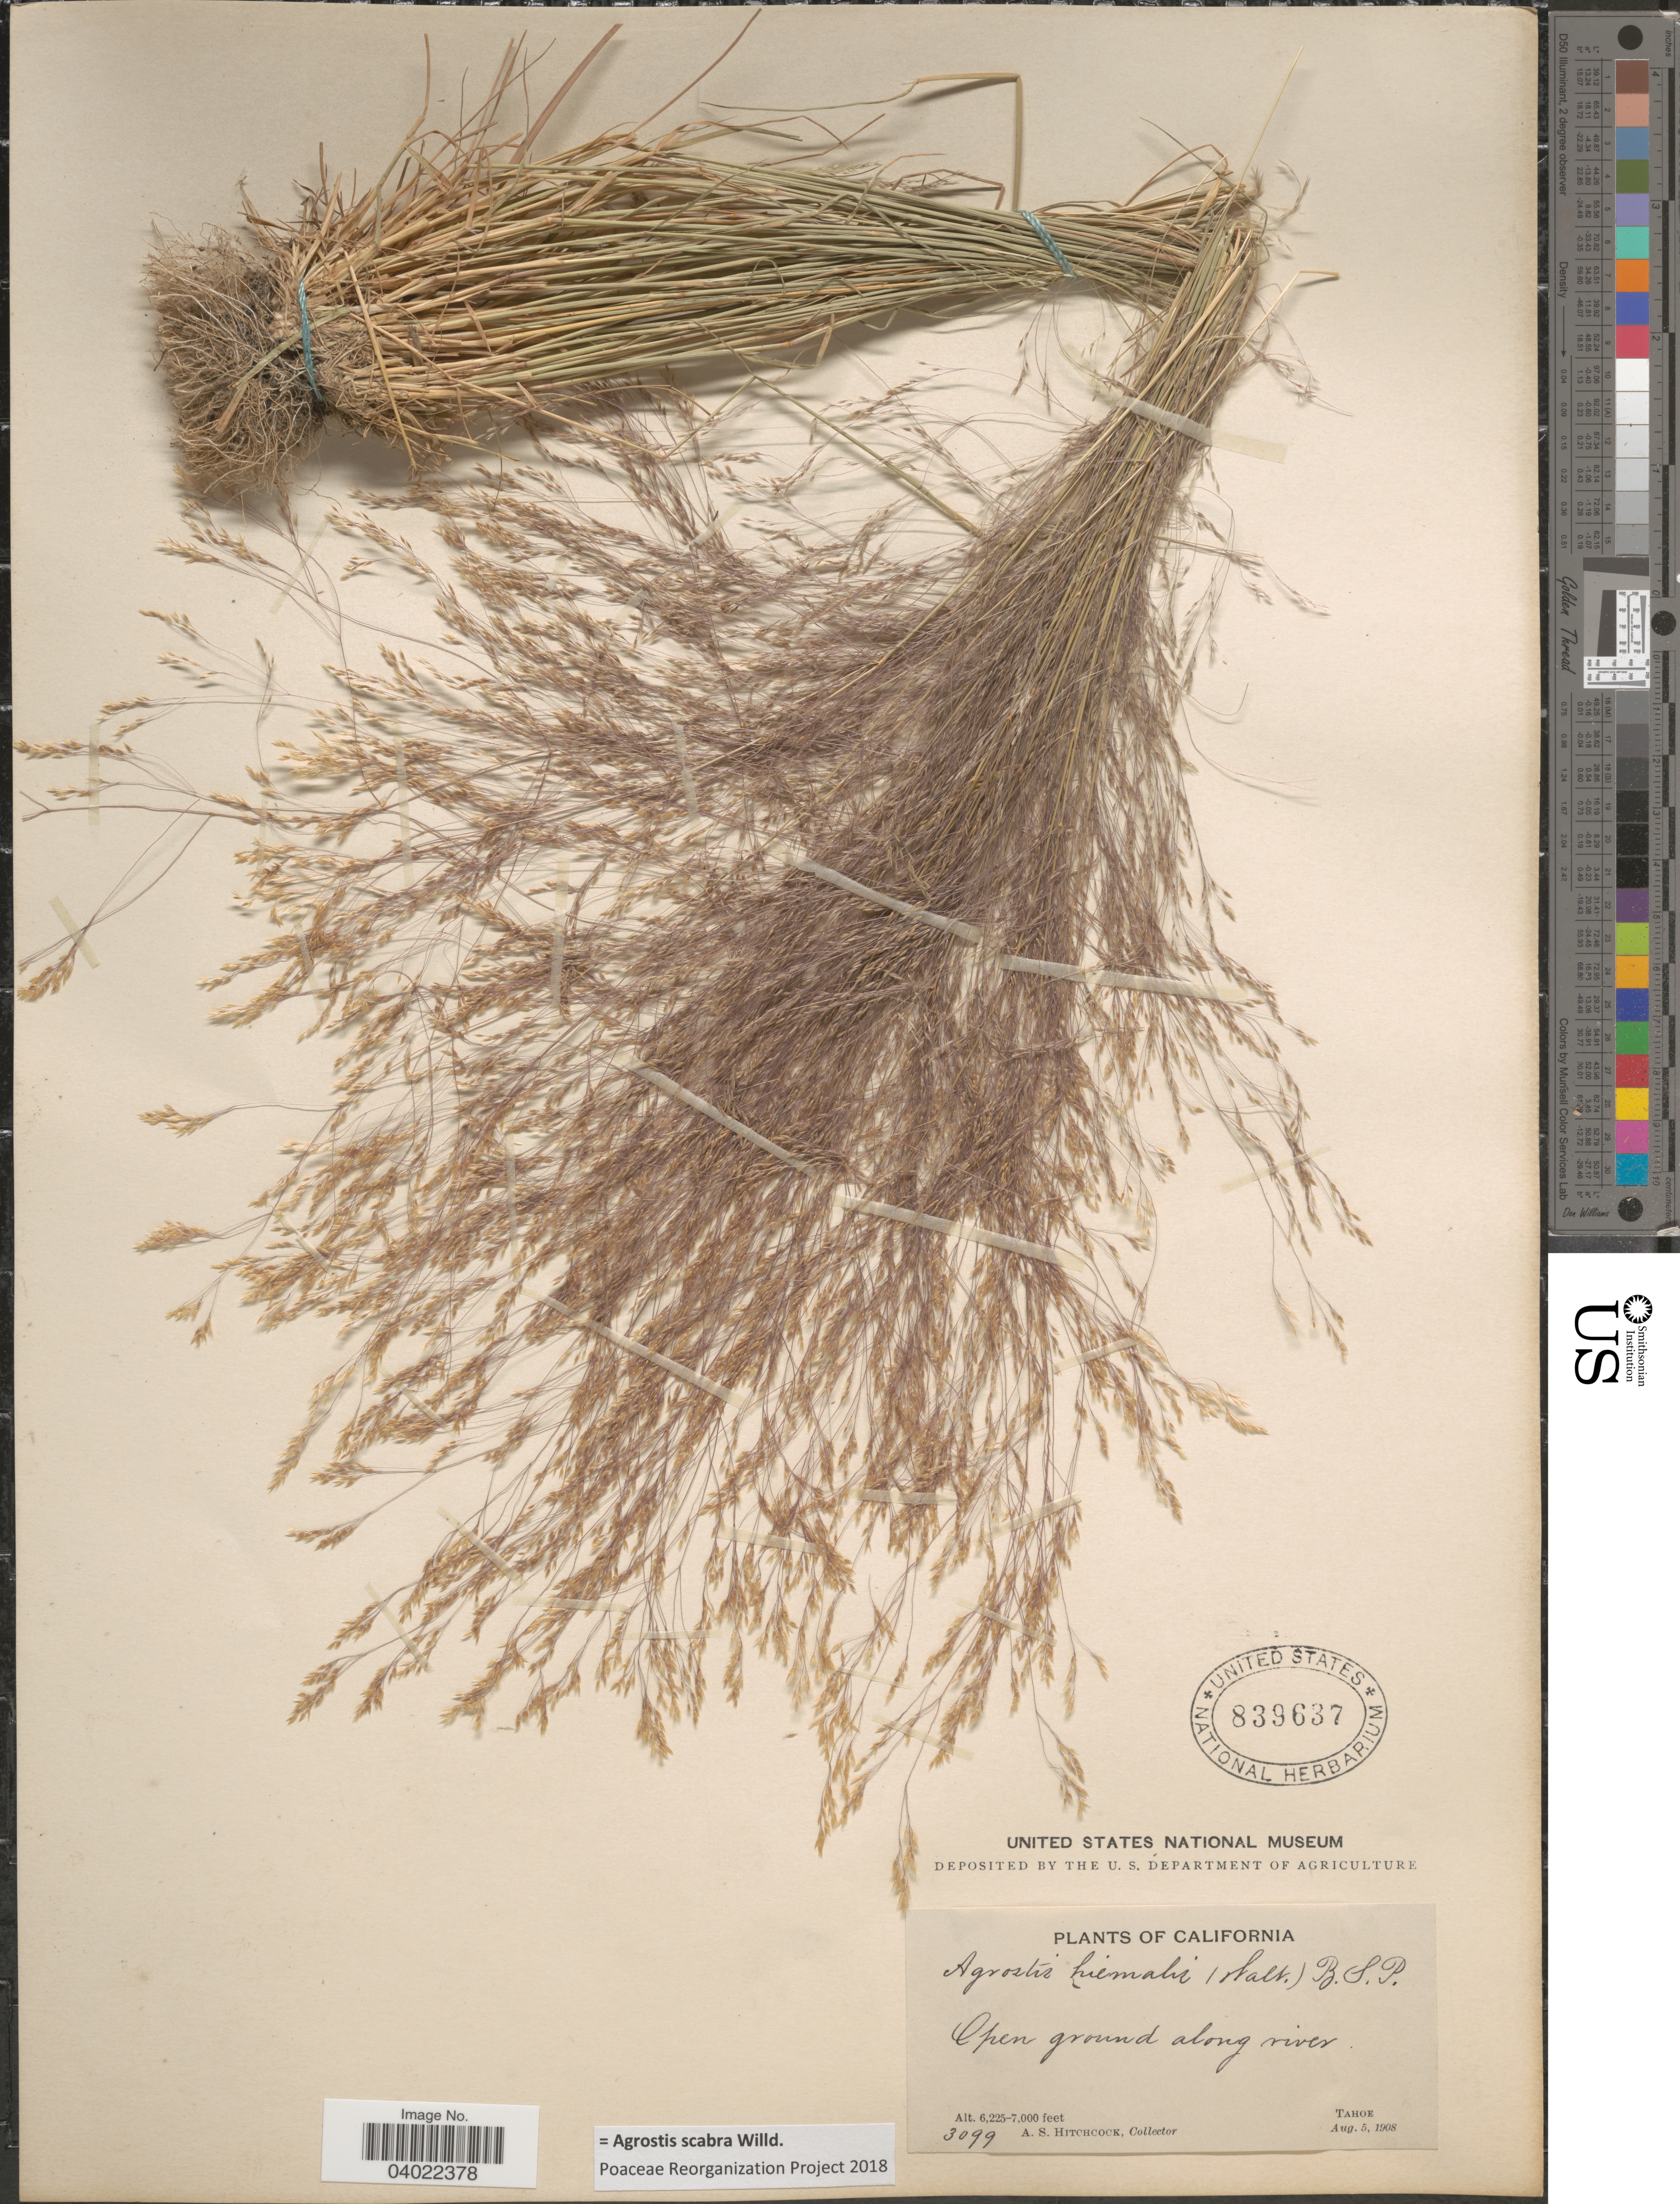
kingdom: Plantae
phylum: Tracheophyta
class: Liliopsida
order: Poales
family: Poaceae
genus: Agrostis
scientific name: Agrostis scabra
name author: Willd.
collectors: A. S. Hitchcock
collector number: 3099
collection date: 1908-08-05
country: United States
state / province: California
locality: Tahoe.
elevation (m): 1897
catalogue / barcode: US 839637